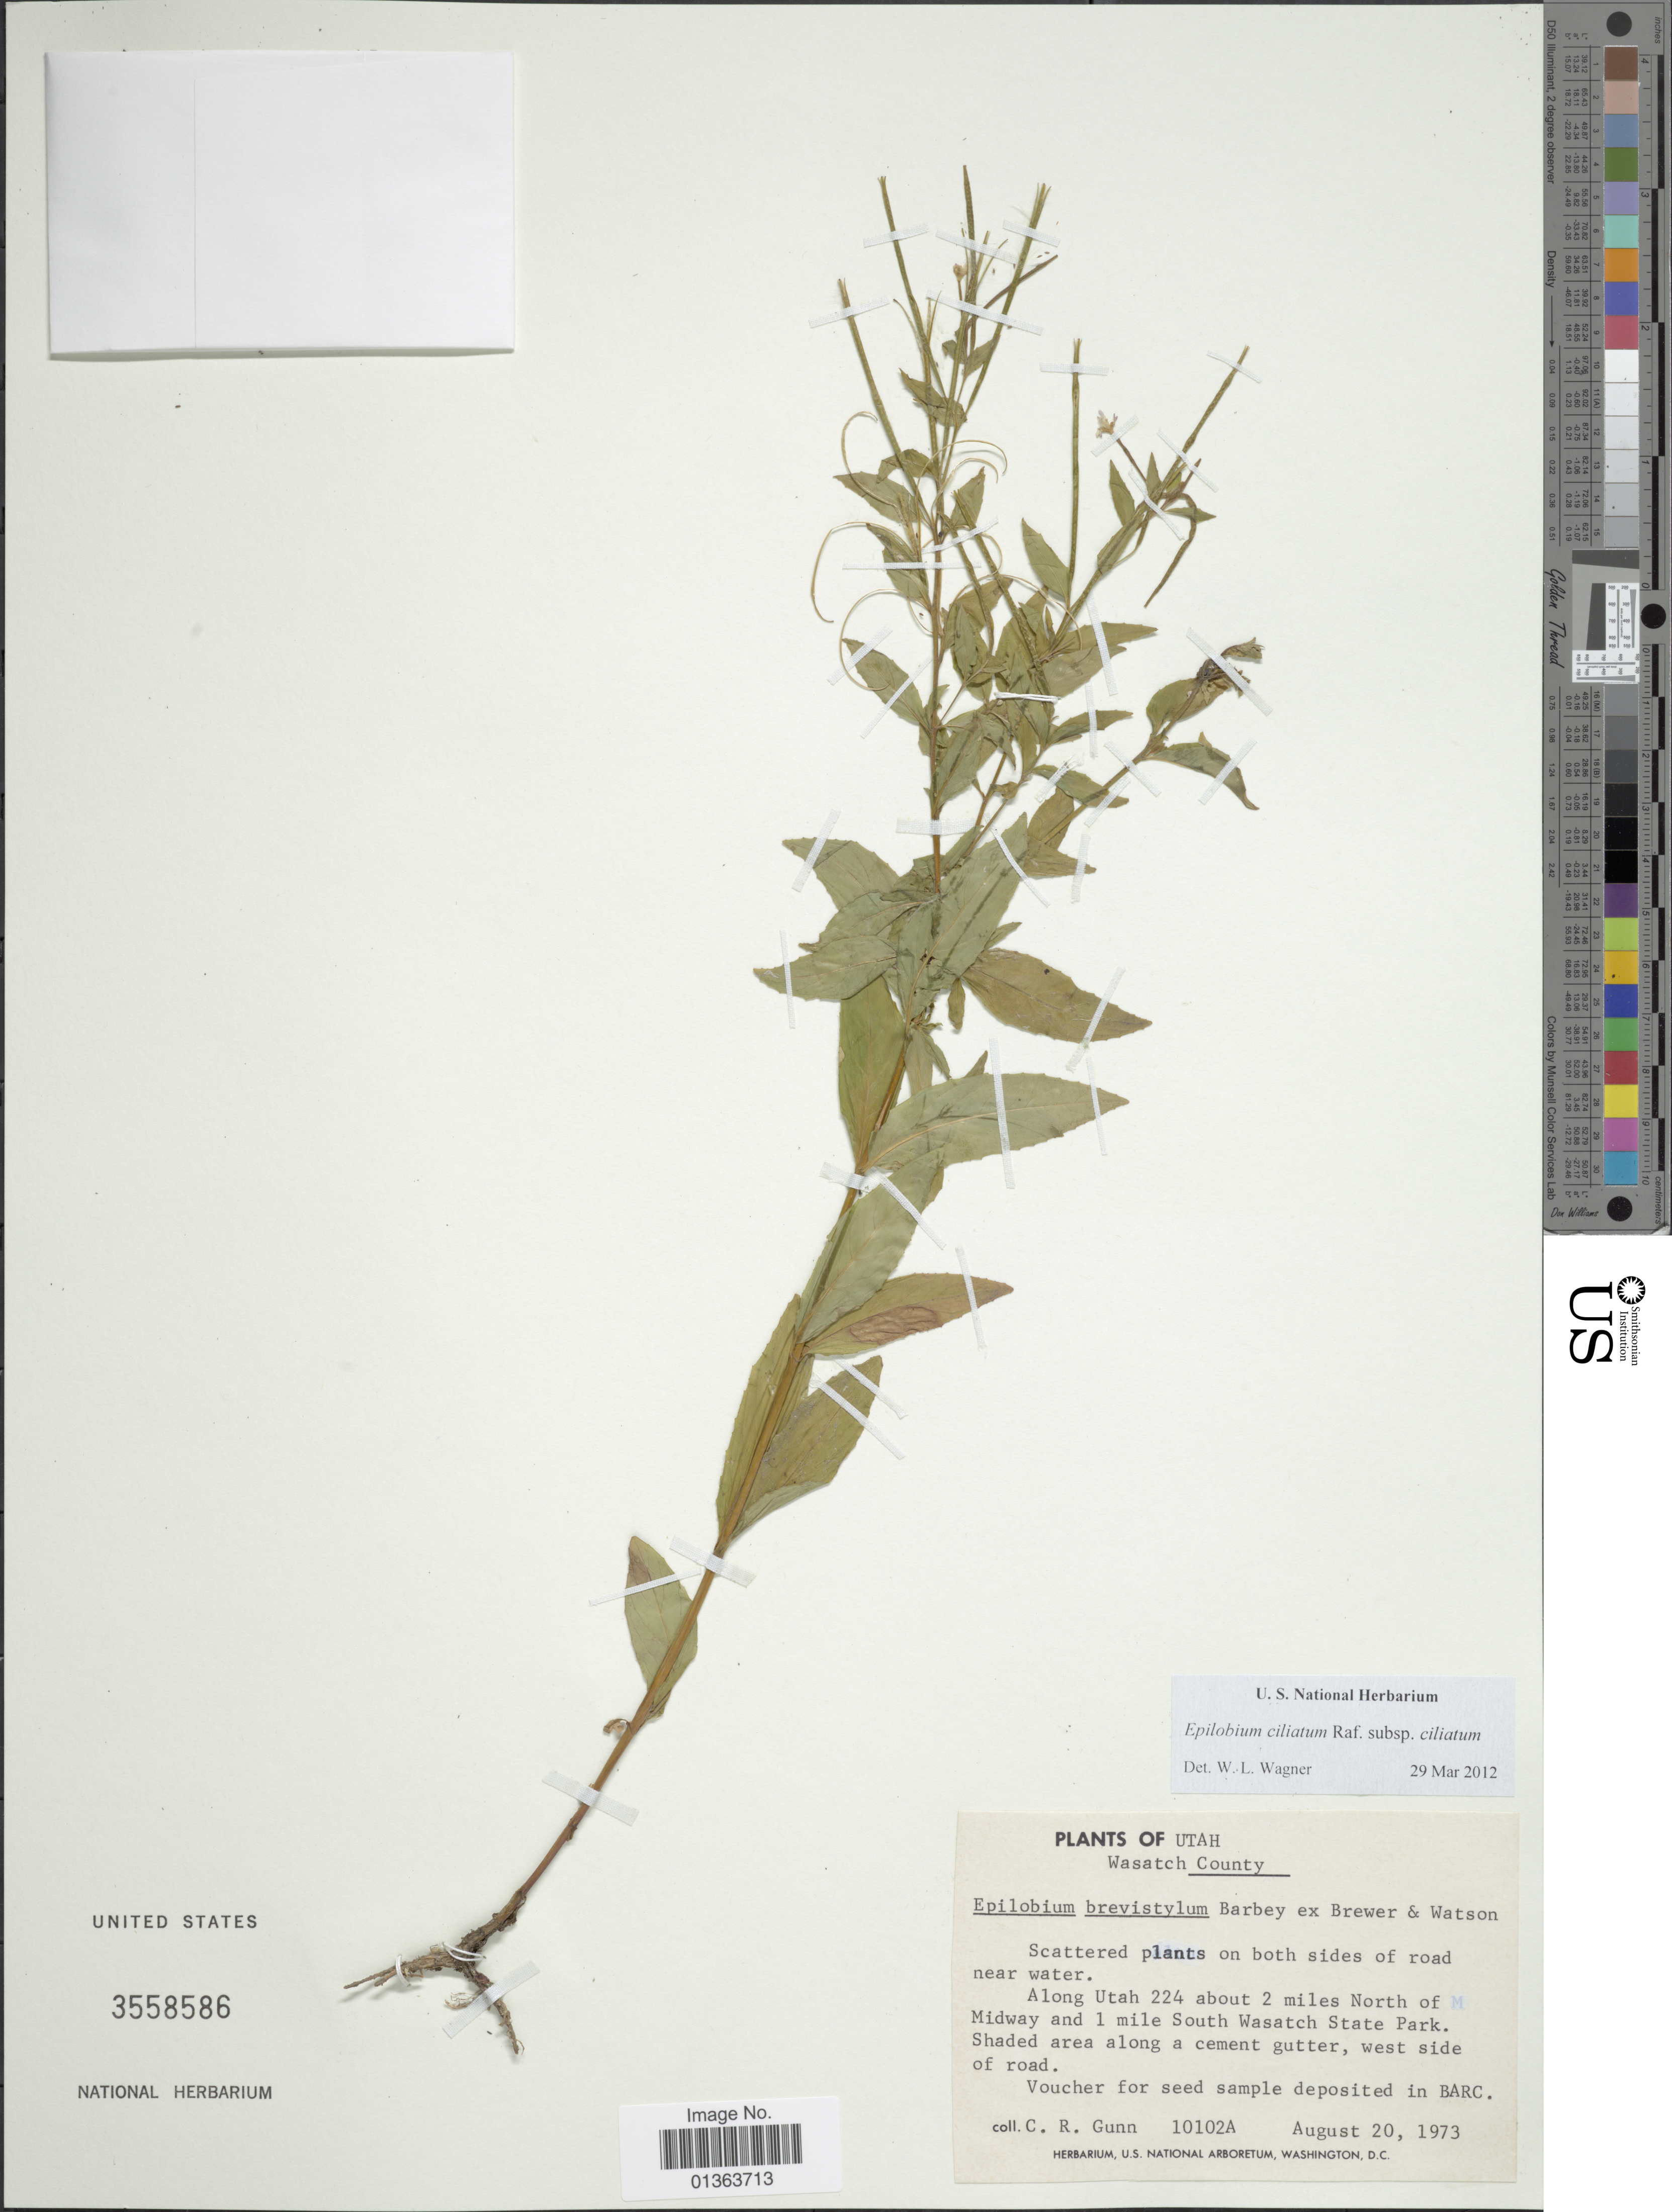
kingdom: Plantae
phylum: Tracheophyta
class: Magnoliopsida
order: Myrtales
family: Onagraceae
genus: Epilobium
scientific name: Epilobium ciliatum subsp. ciliatum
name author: Raf.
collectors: C. R. Gunn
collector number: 10102A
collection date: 1973-08-20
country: United States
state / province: Utah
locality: Wasatch County. Along Utah 224 about 2 miles North of Midway and 1 mile South Wasatch State park.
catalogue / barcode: US 3558586